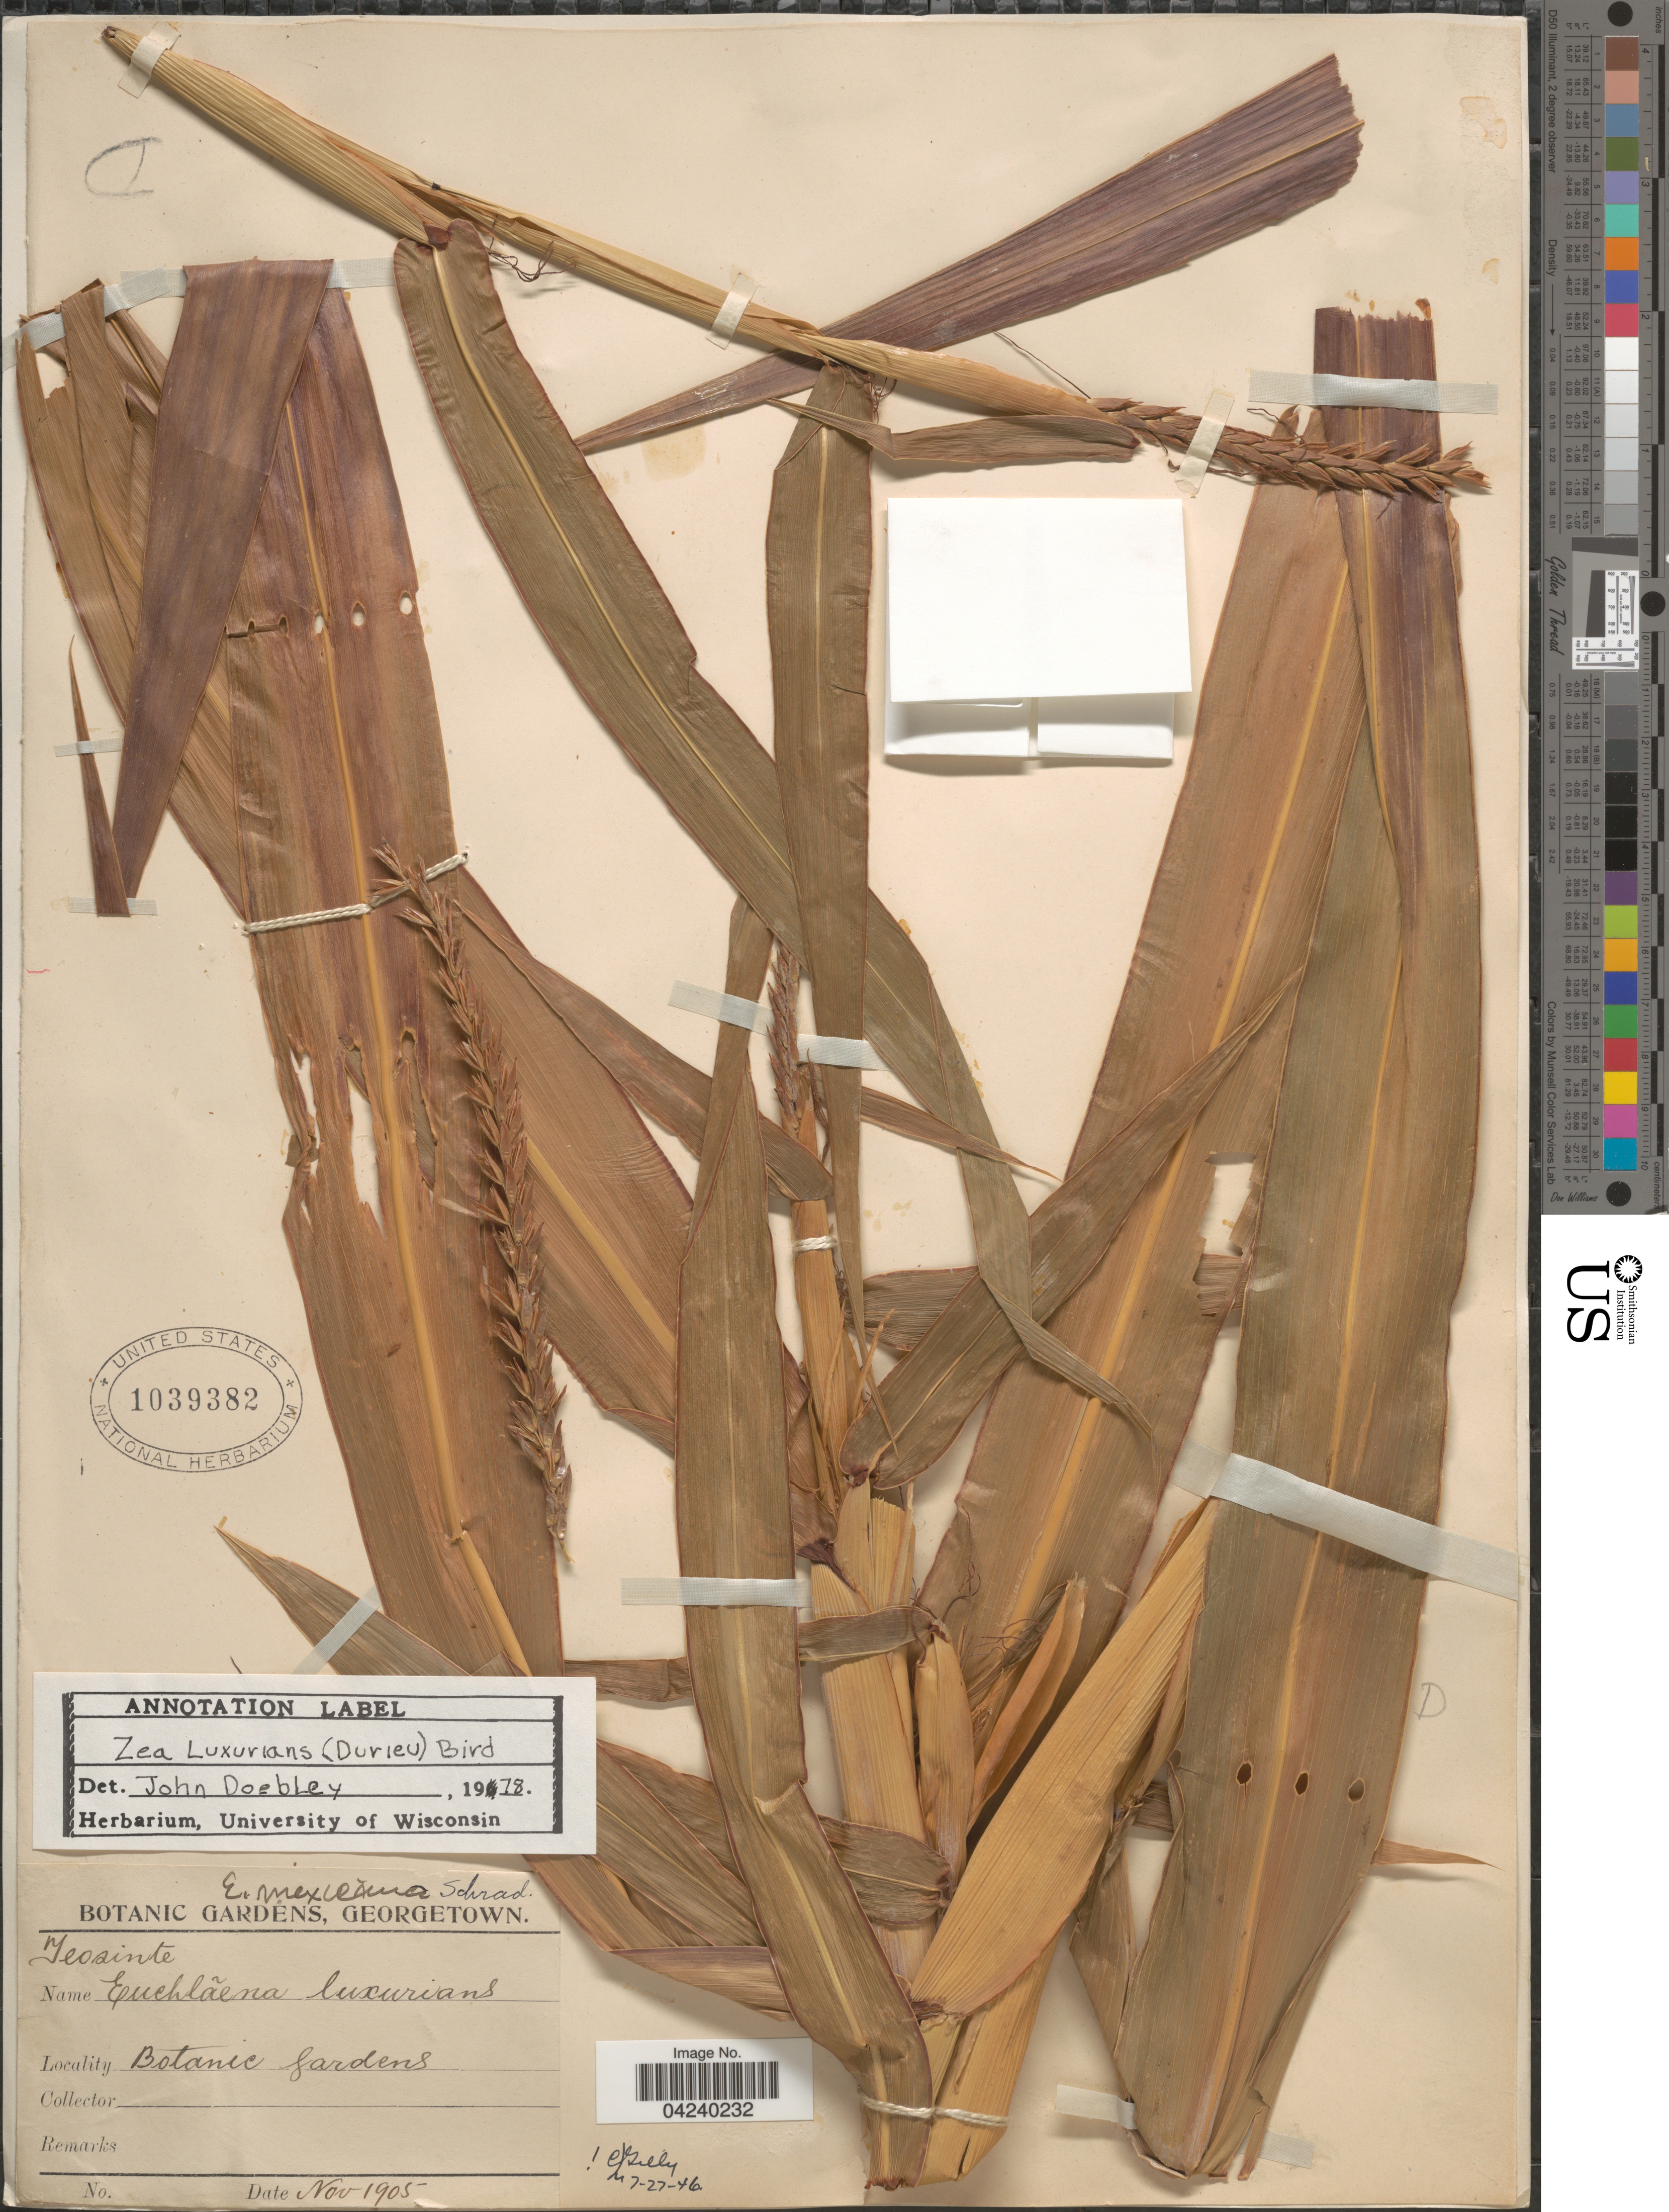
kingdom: Plantae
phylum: Tracheophyta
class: Liliopsida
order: Poales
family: Poaceae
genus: Zea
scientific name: Zea luxurians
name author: (Durieu & Asch.) R.M. Bird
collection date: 1905-11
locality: Botanic Gardens, Georgetown.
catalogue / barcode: US 1039382